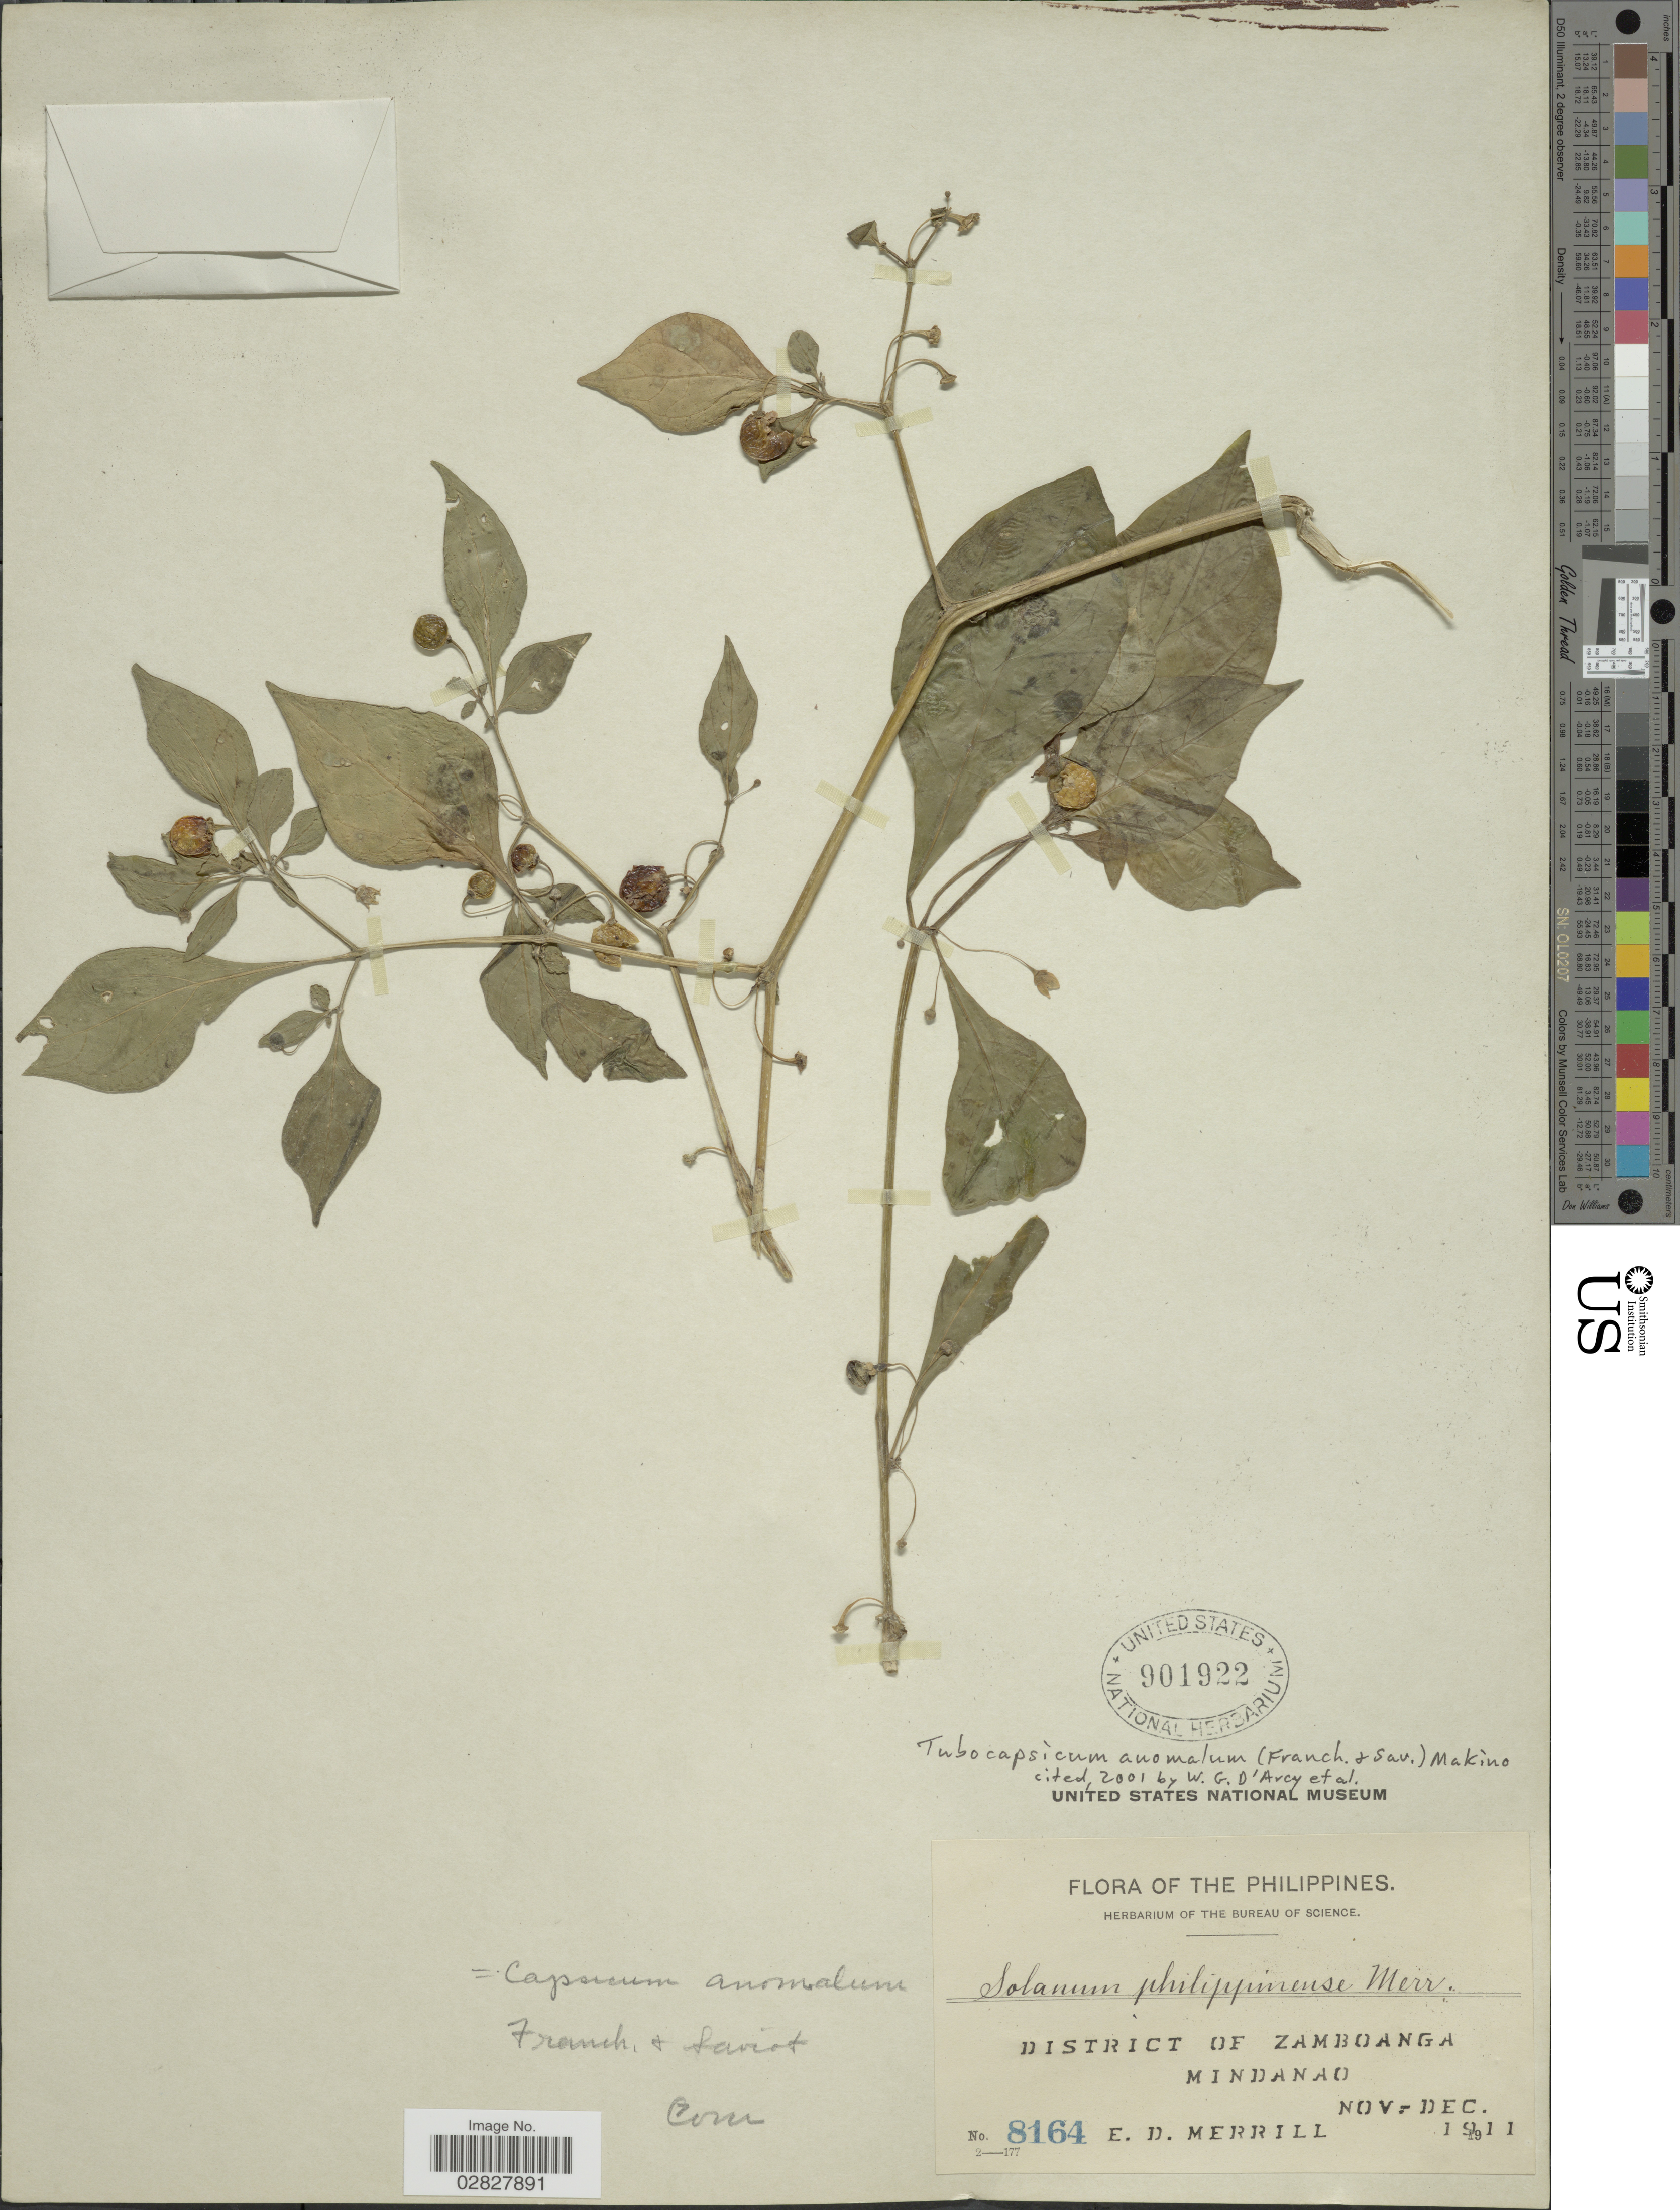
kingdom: Plantae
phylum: Tracheophyta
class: Magnoliopsida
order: Solanales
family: Solanaceae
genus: Tubocapsicum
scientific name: Tubocapsicum anomalum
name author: (Franch. & Sav.) Makino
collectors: E. D. Merrill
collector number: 8164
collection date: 1911-11/1911-12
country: Philippines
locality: District of Zamboanga, Mindanao.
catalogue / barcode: US 901922